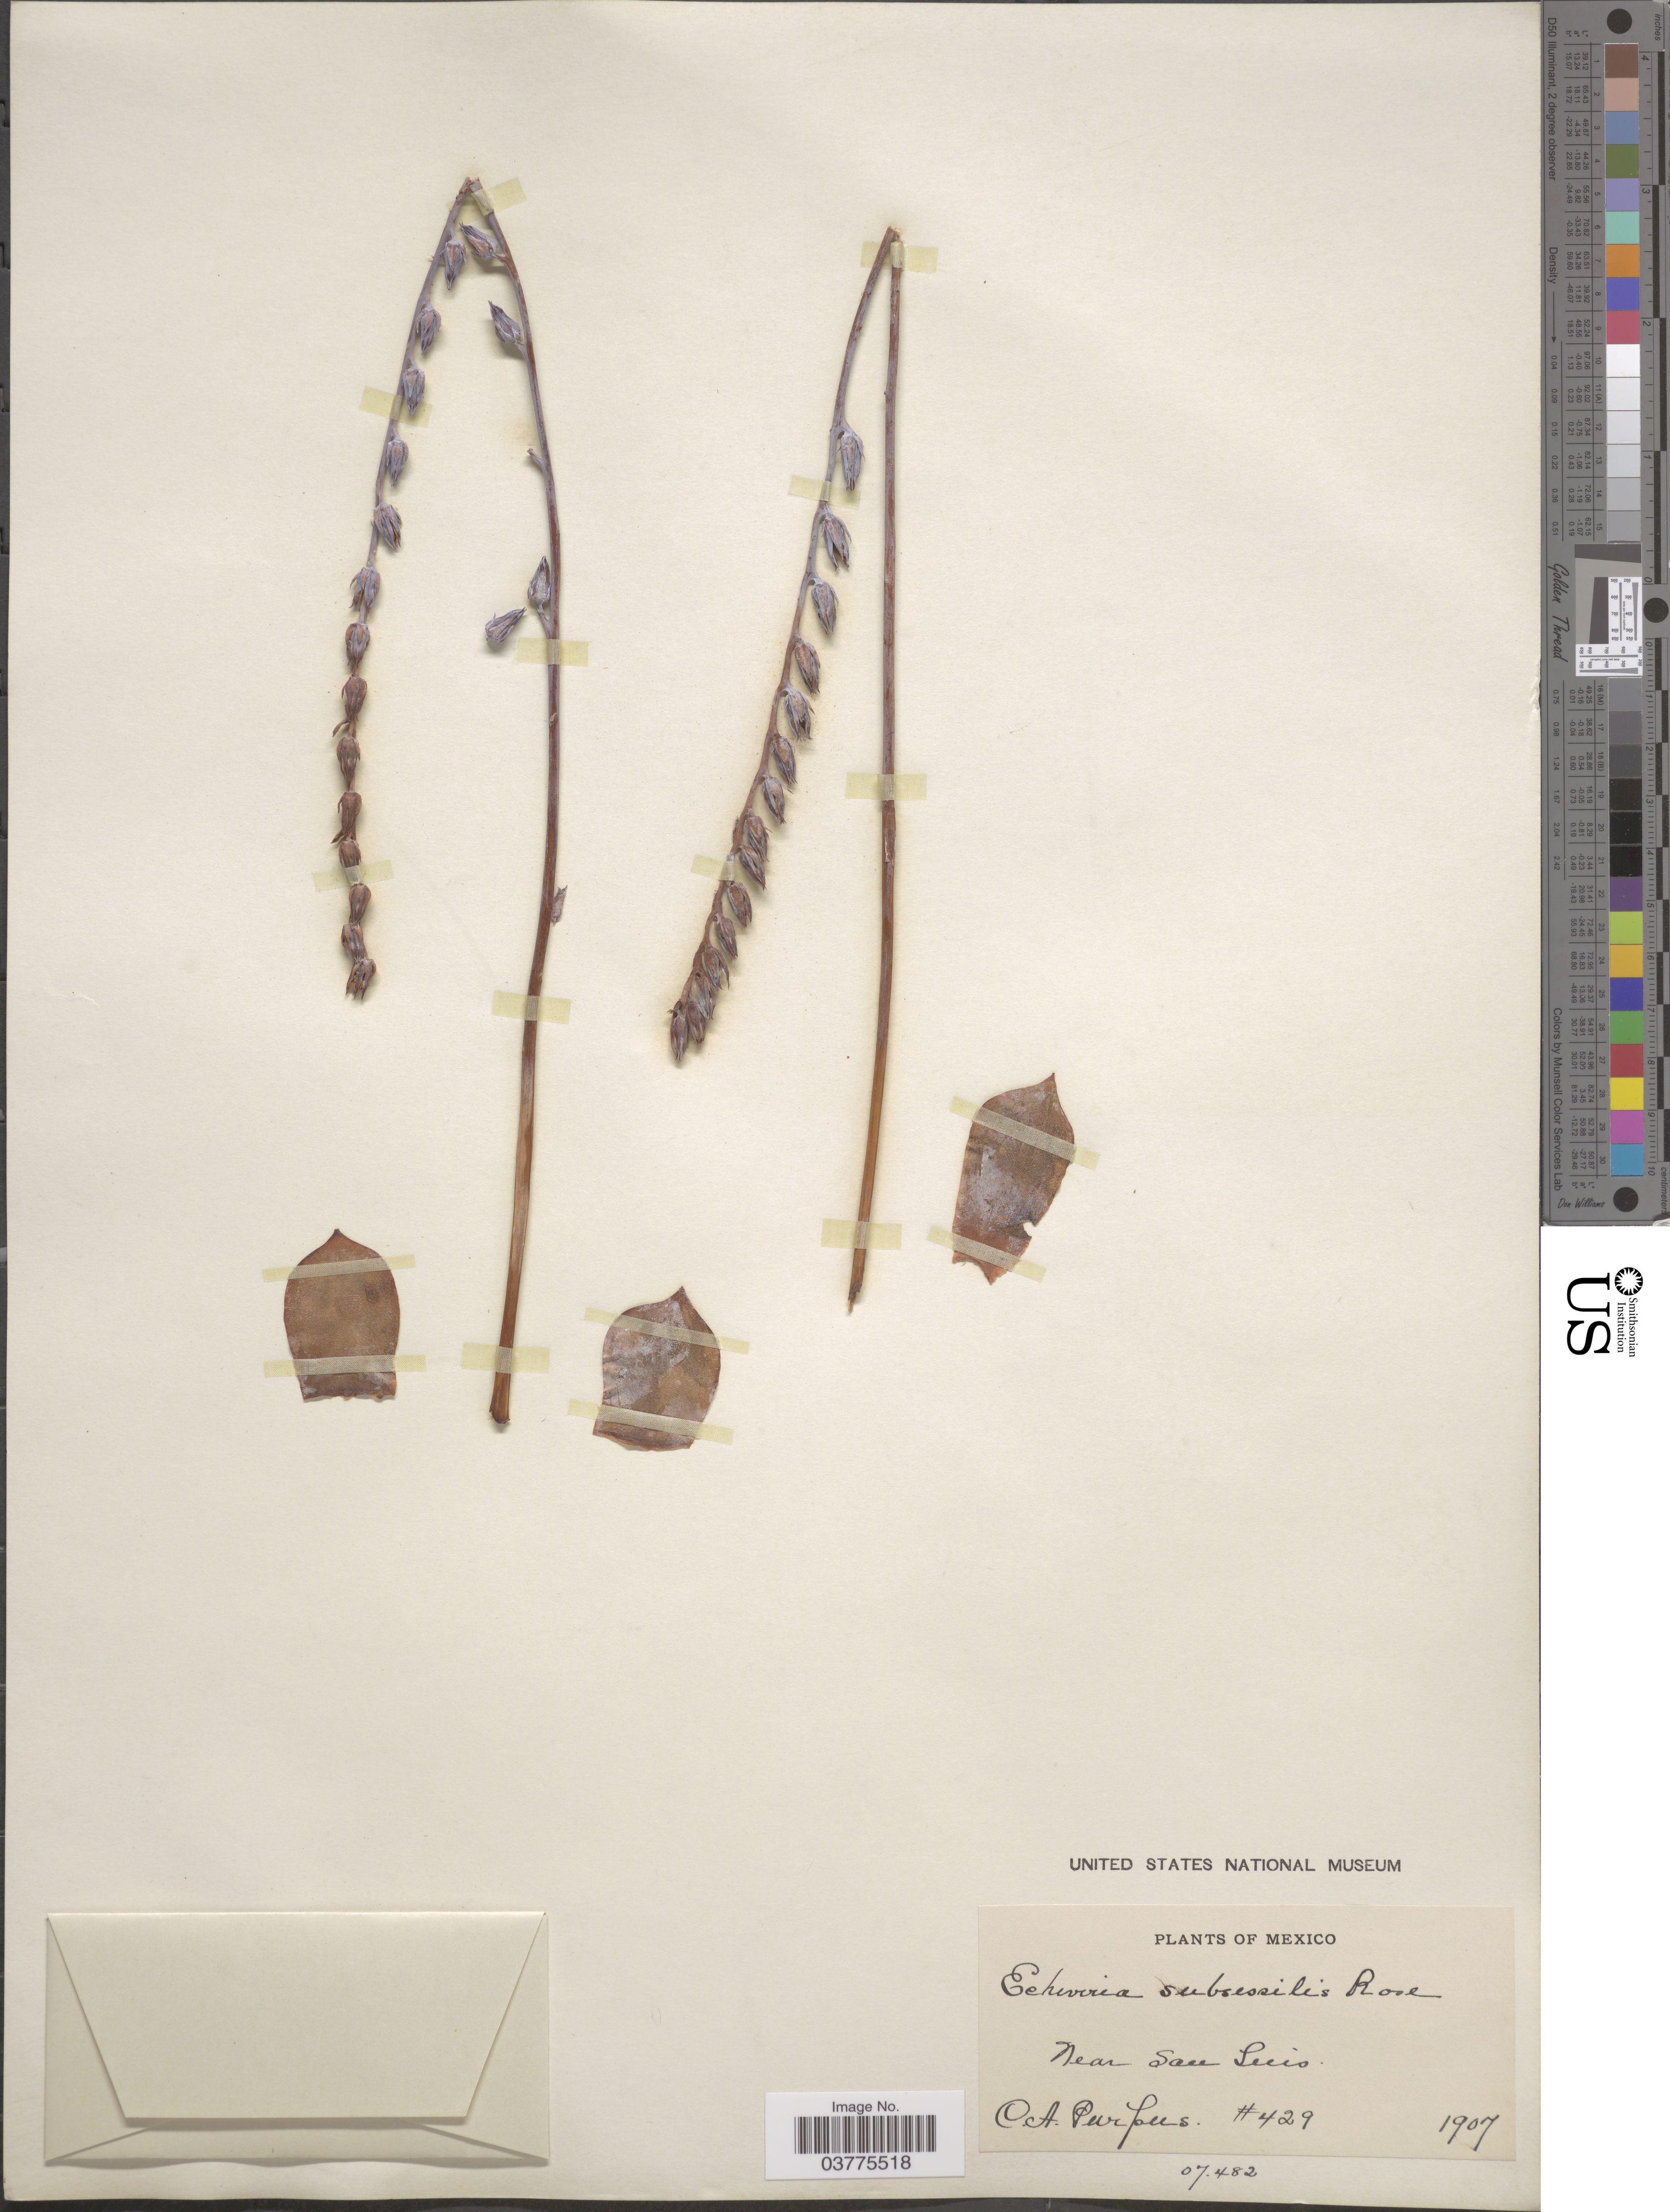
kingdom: Plantae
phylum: Tracheophyta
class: Magnoliopsida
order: Saxifragales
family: Crassulaceae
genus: Echeveria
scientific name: Echeveria subsessilis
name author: Rose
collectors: C. A. Purpus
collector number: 429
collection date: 1907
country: Mexico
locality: Near San Luis.